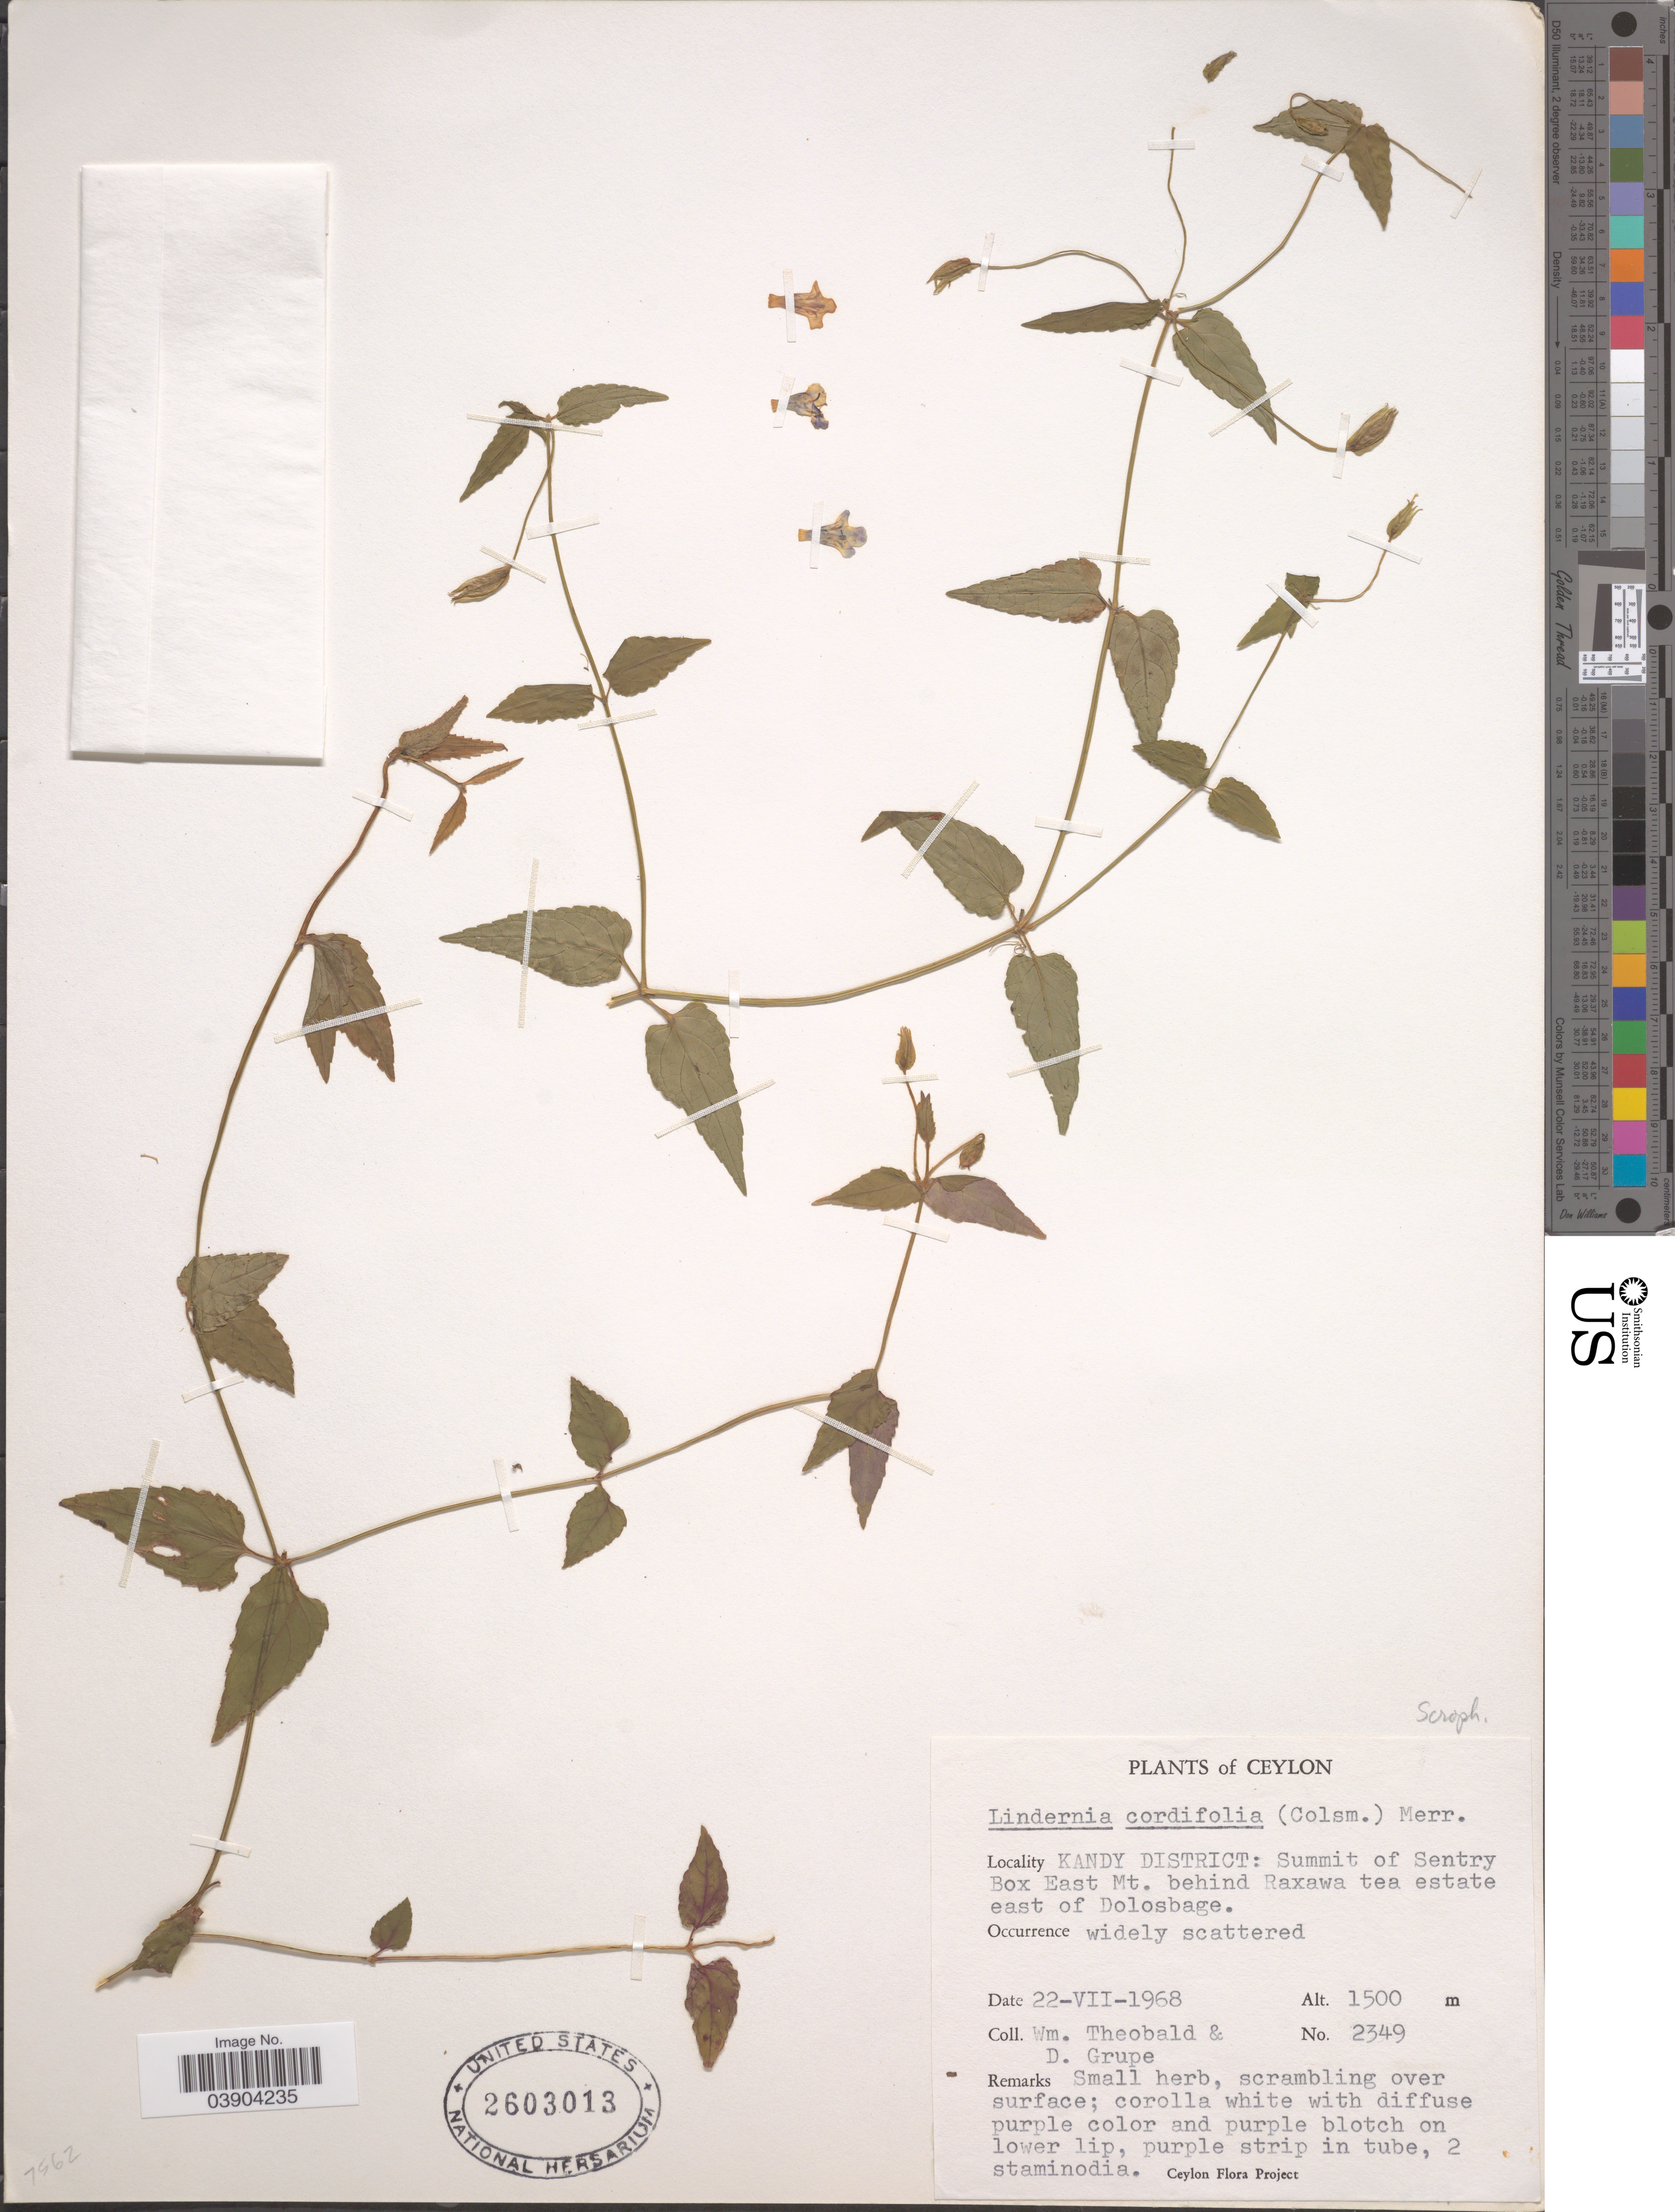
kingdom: Plantae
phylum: Tracheophyta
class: Magnoliopsida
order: Lamiales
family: Linderniaceae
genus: Lindernia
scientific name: Lindernia anagallis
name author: (Burm. f.) Pennell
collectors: W. Theobald & D. Grupe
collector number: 2349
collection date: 1968-07-22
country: Sri Lanka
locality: Ceylon. kandy District: Summit of Sentry Box East Mt. behind Raxawa tea estate east of Dolosbage.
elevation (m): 1500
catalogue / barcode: US 2603013